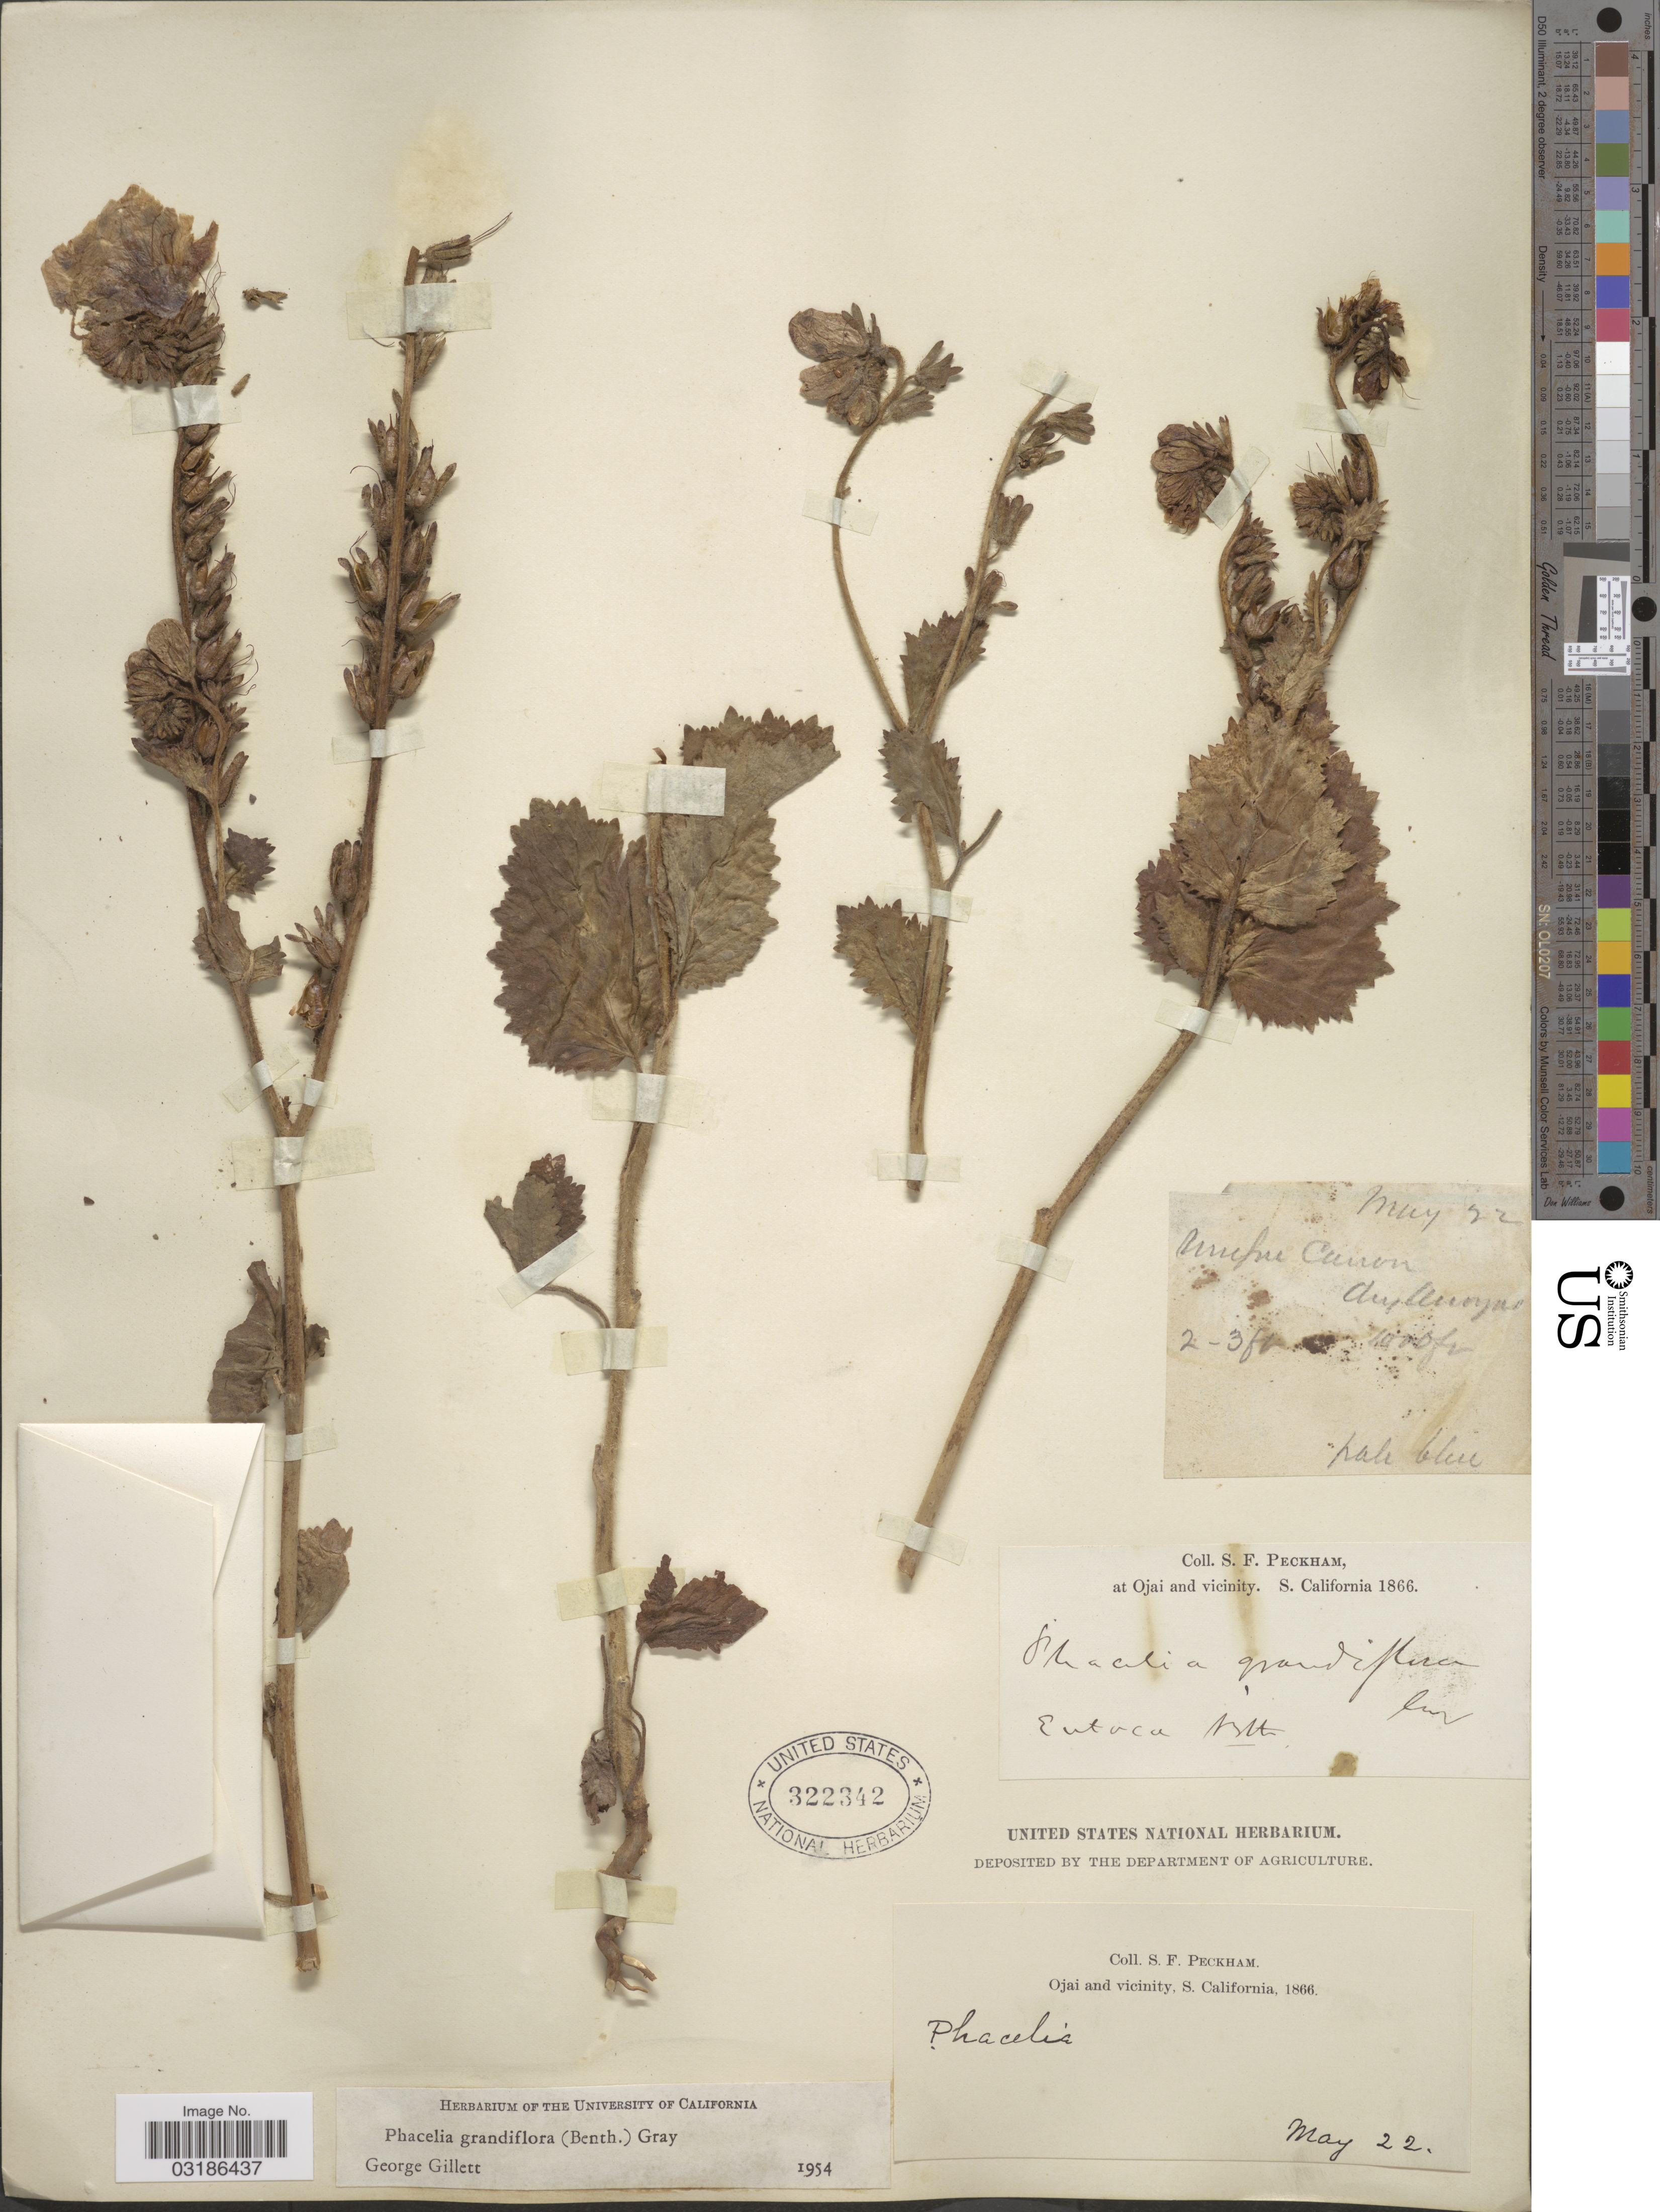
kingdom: Plantae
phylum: Tracheophyta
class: Magnoliopsida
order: Boraginales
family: Hydrophyllaceae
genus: Phacelia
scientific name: Phacelia grandiflora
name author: (Benth.) A. Gray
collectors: S. Peckham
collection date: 1866-05-22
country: United States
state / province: California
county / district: Ventura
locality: Ojai and vicinity. S. California.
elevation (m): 2134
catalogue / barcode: US 322342